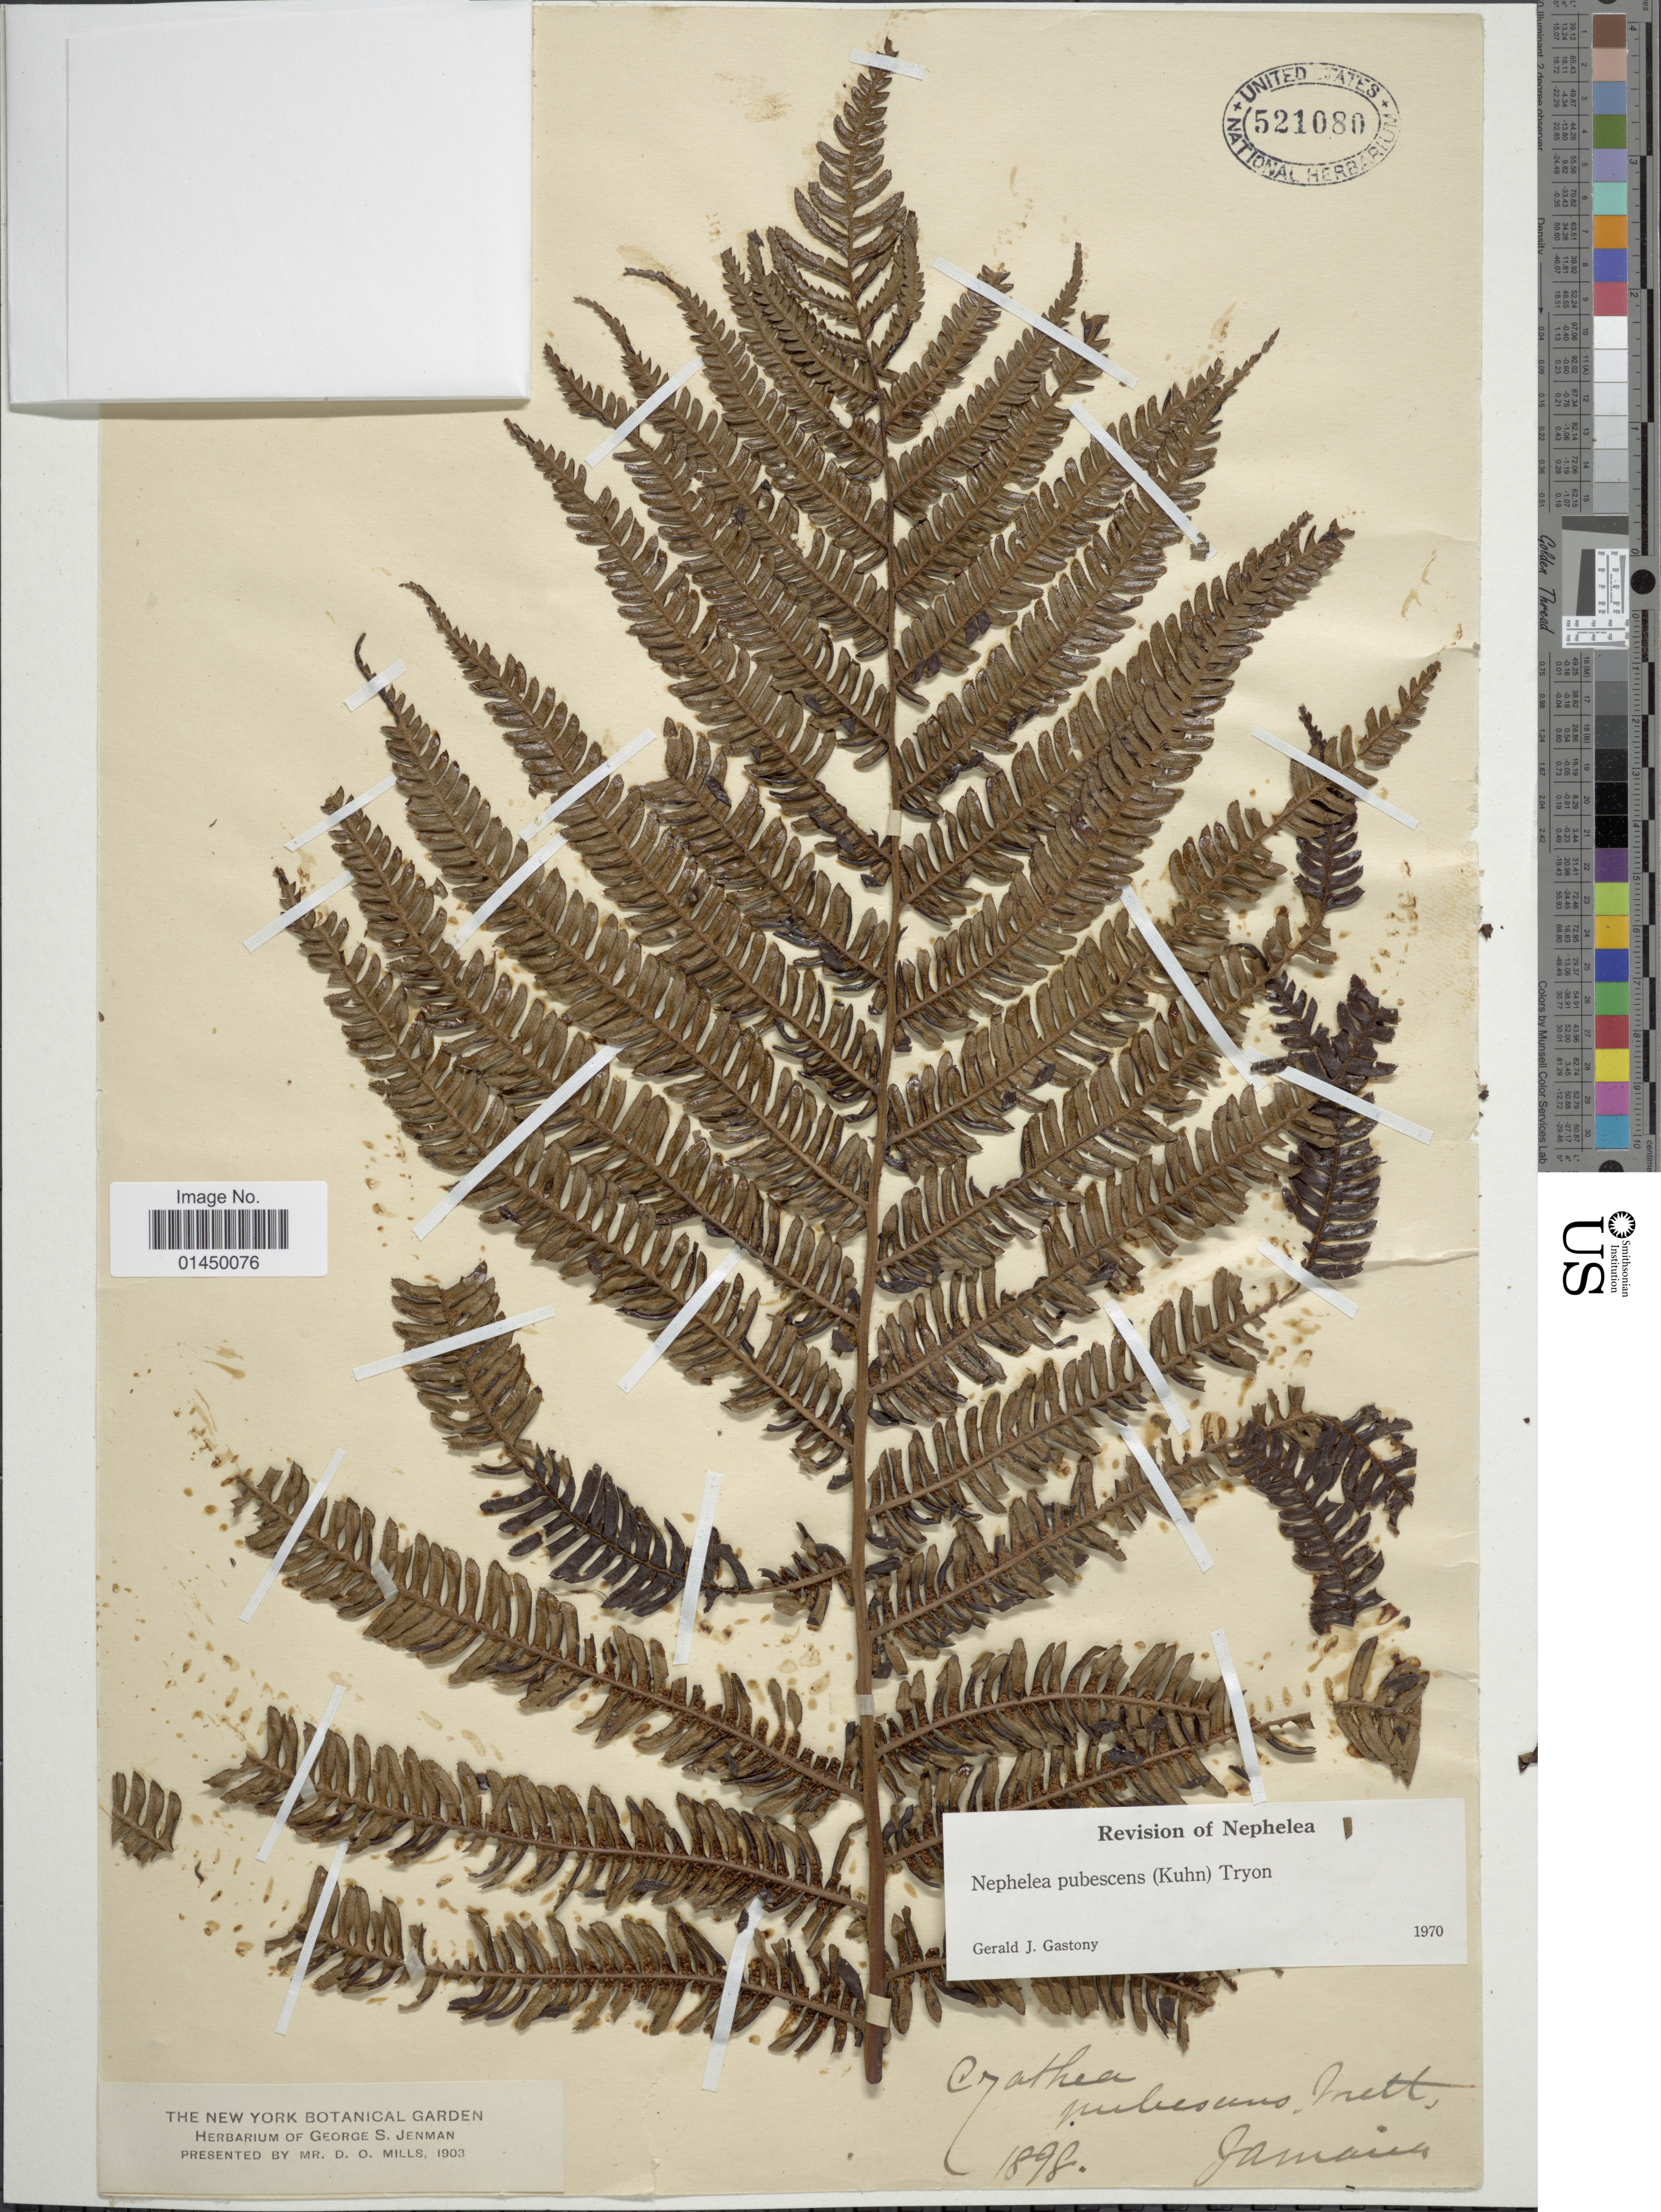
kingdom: Plantae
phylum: Tracheophyta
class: Polypodiopsida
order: Cyatheales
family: Cyatheaceae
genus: Cyathea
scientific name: Cyathea bipinnatifida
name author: (Baker) Domin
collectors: ex herb. George S. Jenman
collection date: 1898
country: Jamaica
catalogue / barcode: US 521080